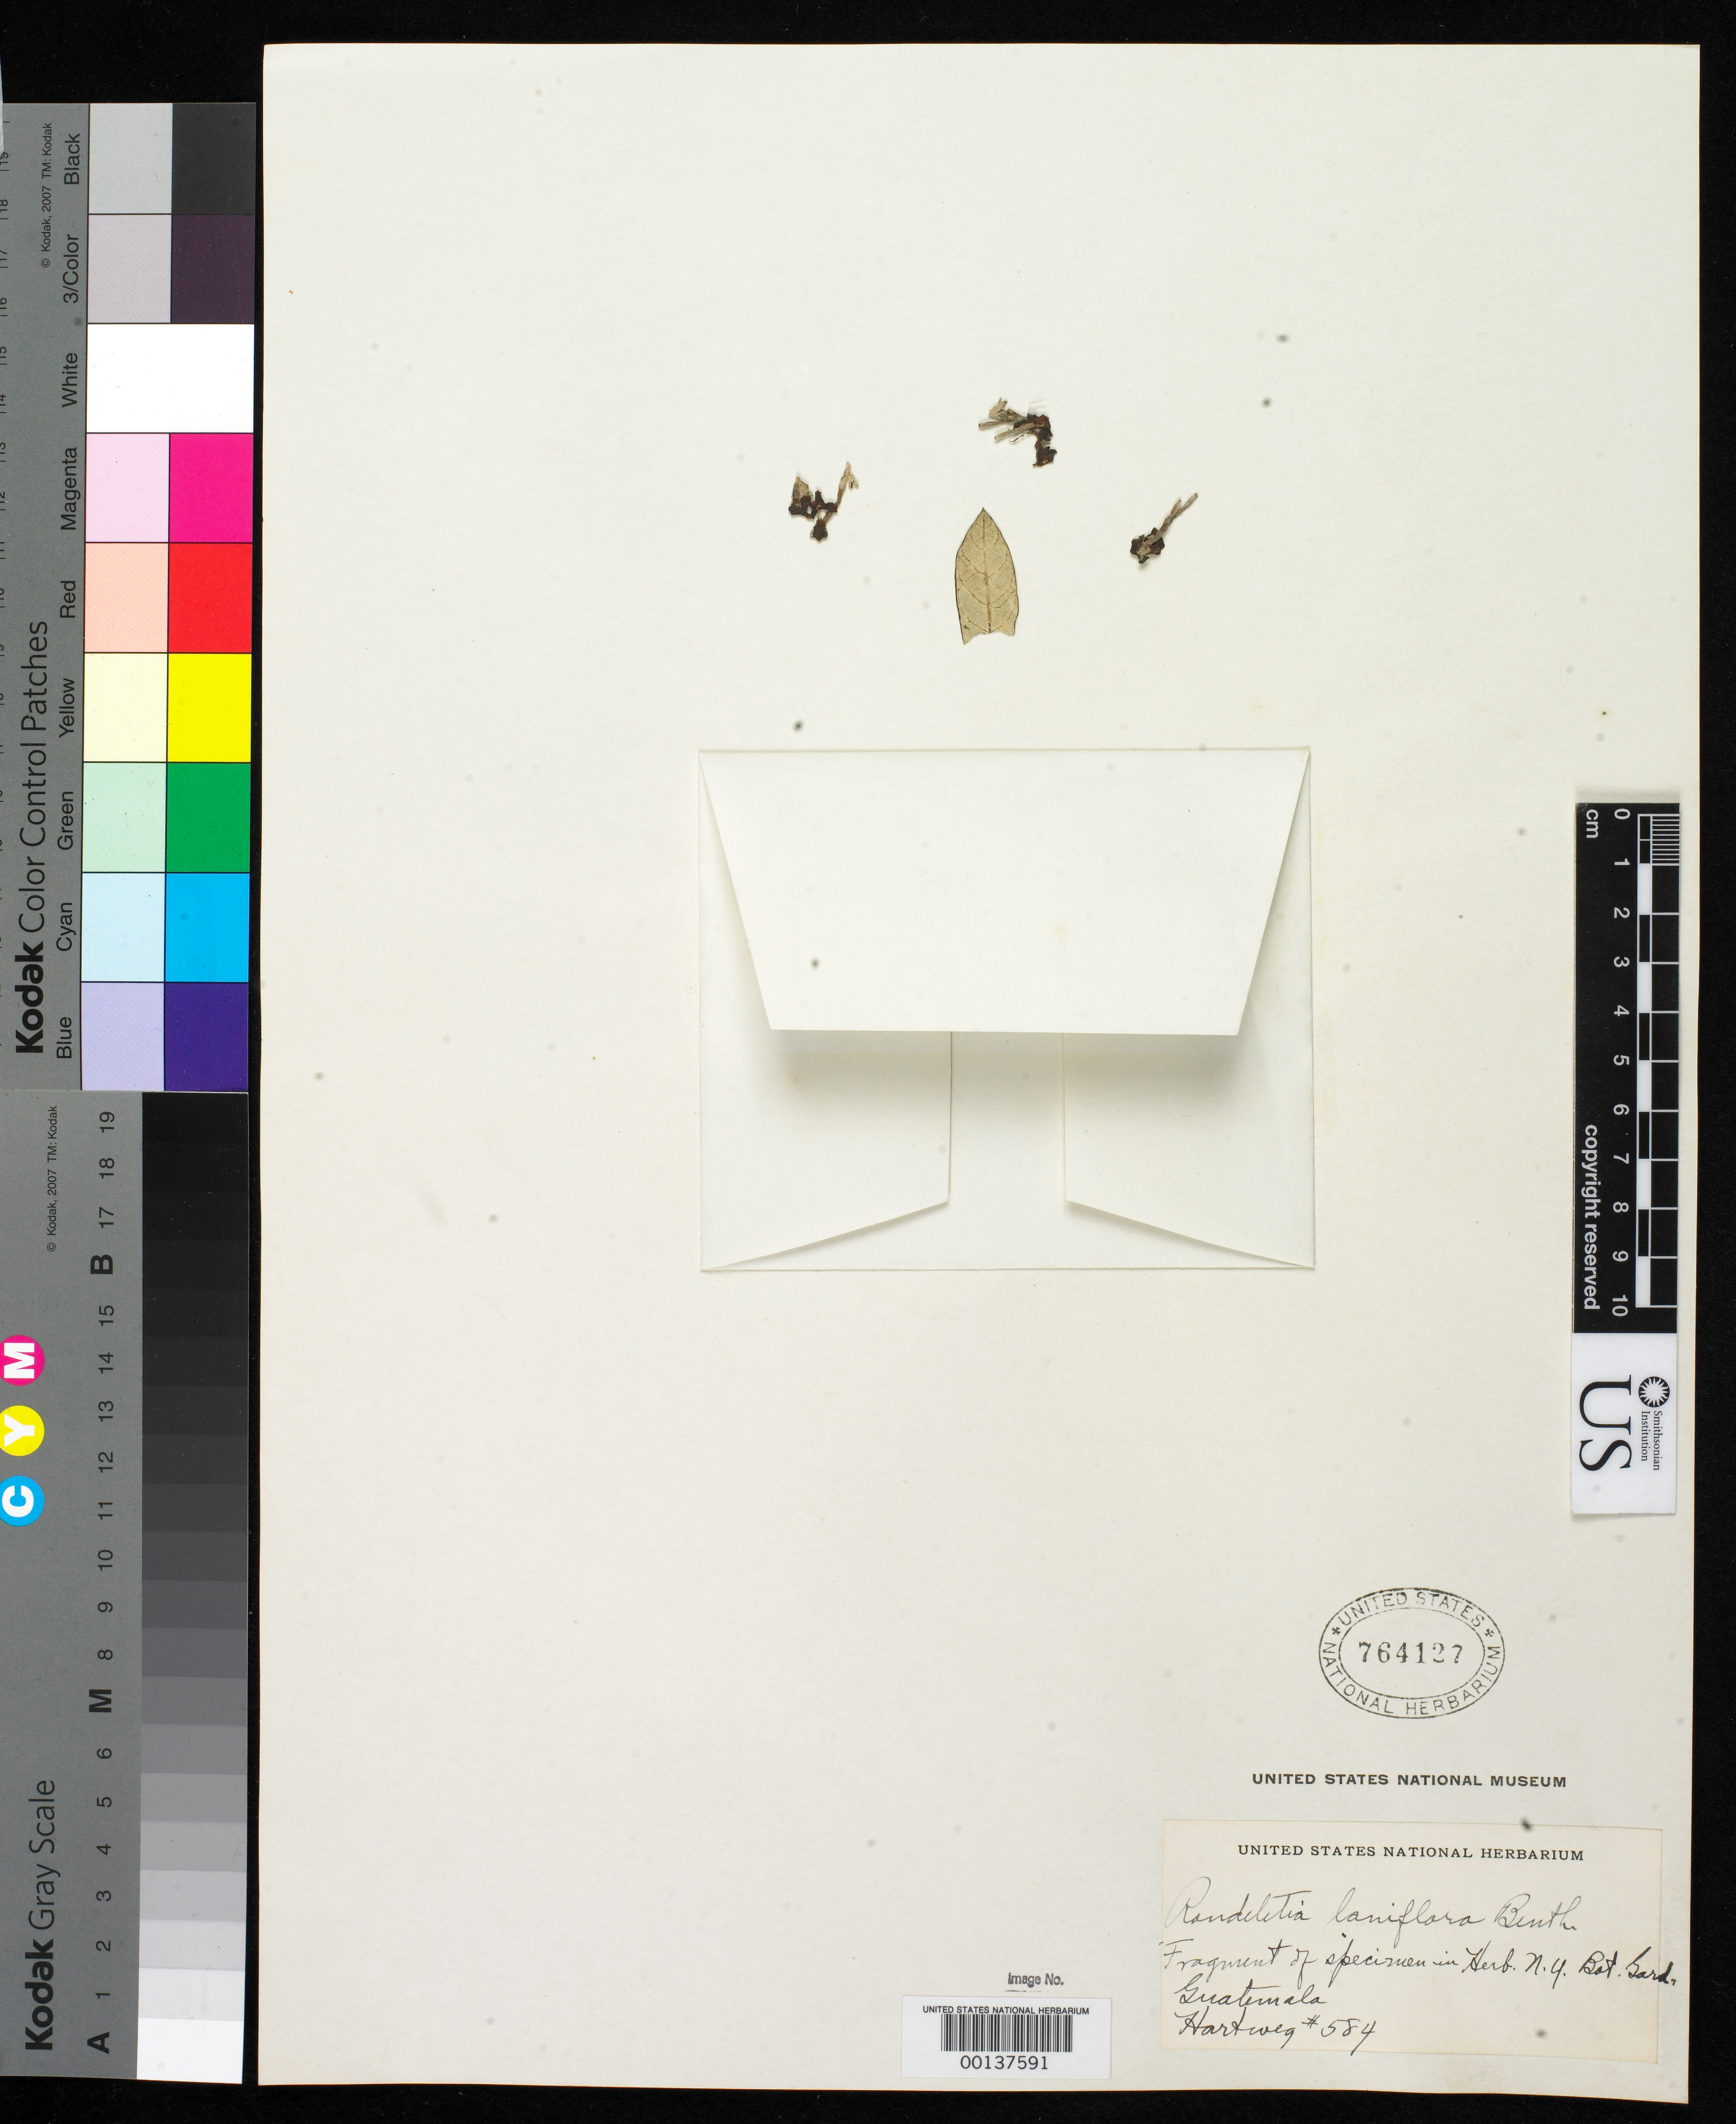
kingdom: Plantae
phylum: Tracheophyta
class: Magnoliopsida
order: Gentianales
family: Rubiaceae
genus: Rondeletia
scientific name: Rondeletia laniflora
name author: Benth.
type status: Type Collection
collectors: K. Hartweg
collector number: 584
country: Guatemala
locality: Las Nubes.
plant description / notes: Fragmentary material of type specimen ex herb. New York Bot. Gard. (NY)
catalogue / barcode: US 764127